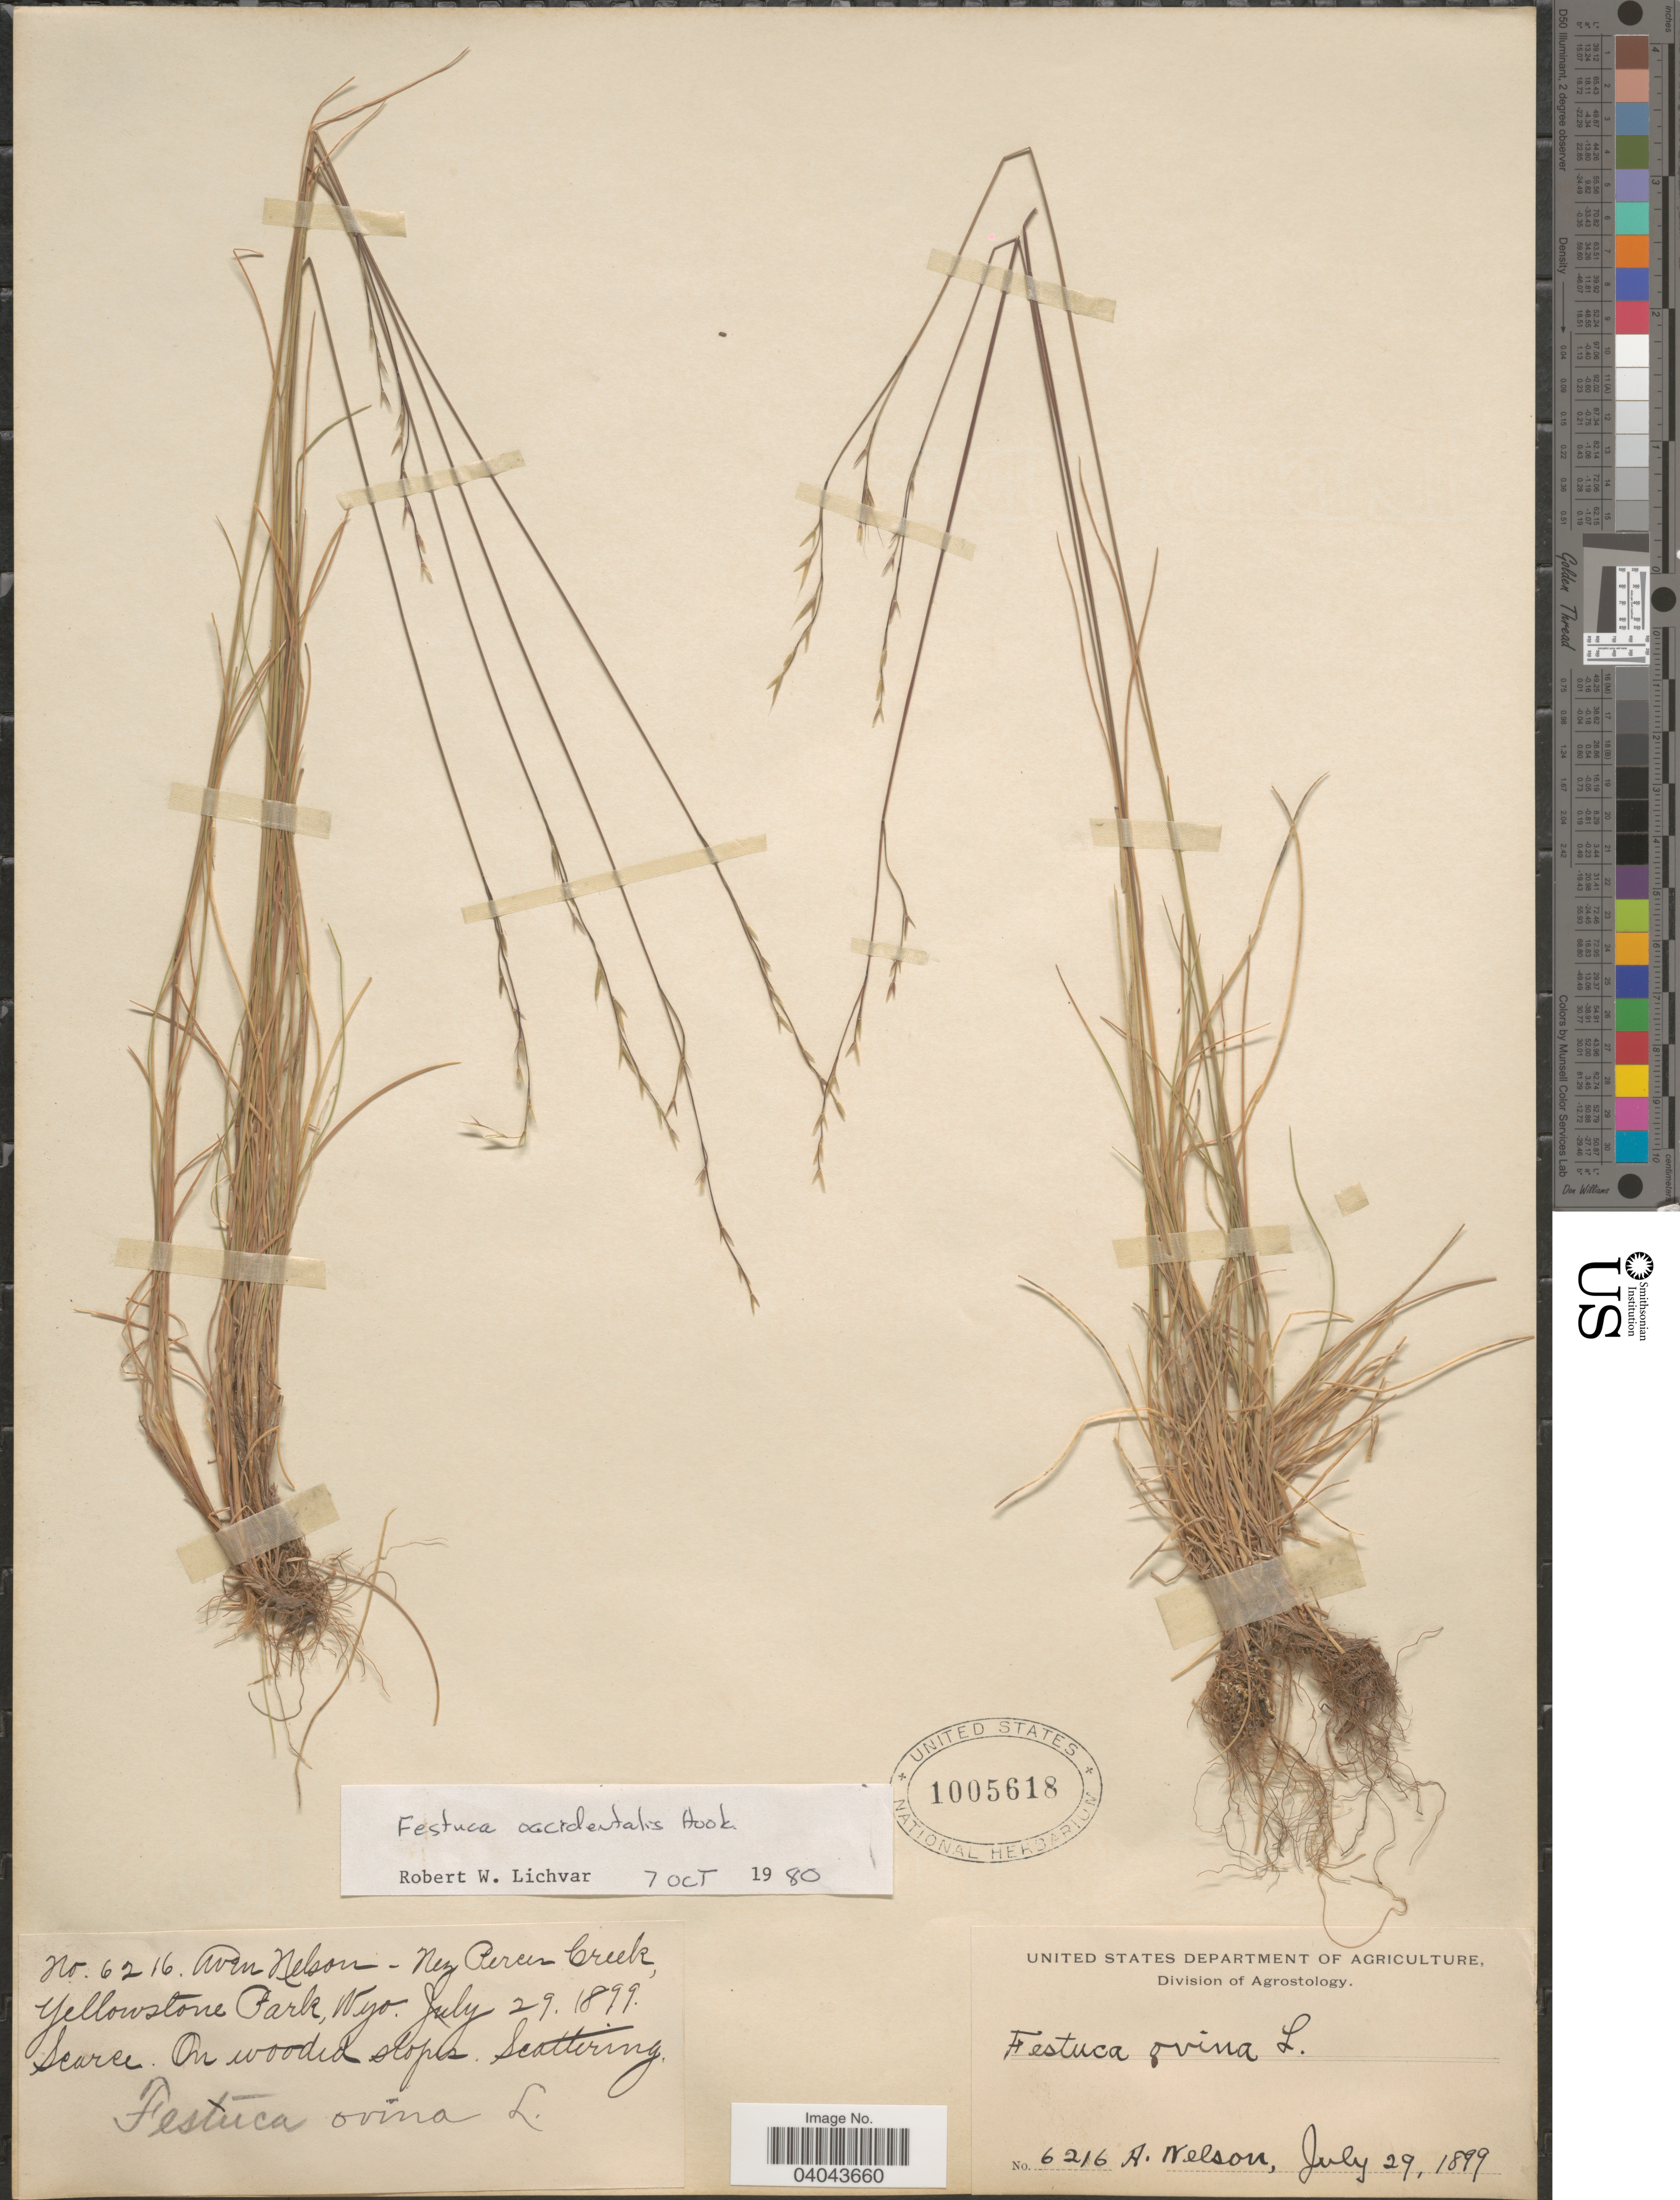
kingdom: Plantae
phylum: Tracheophyta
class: Liliopsida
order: Poales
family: Poaceae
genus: Festuca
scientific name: Festuca occidentalis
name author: Hook.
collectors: A. Nelson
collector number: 6216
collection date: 1899-07-29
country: United States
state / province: Wyoming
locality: Nez Perces Creek, Yellowstone Park.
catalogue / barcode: US 1005618